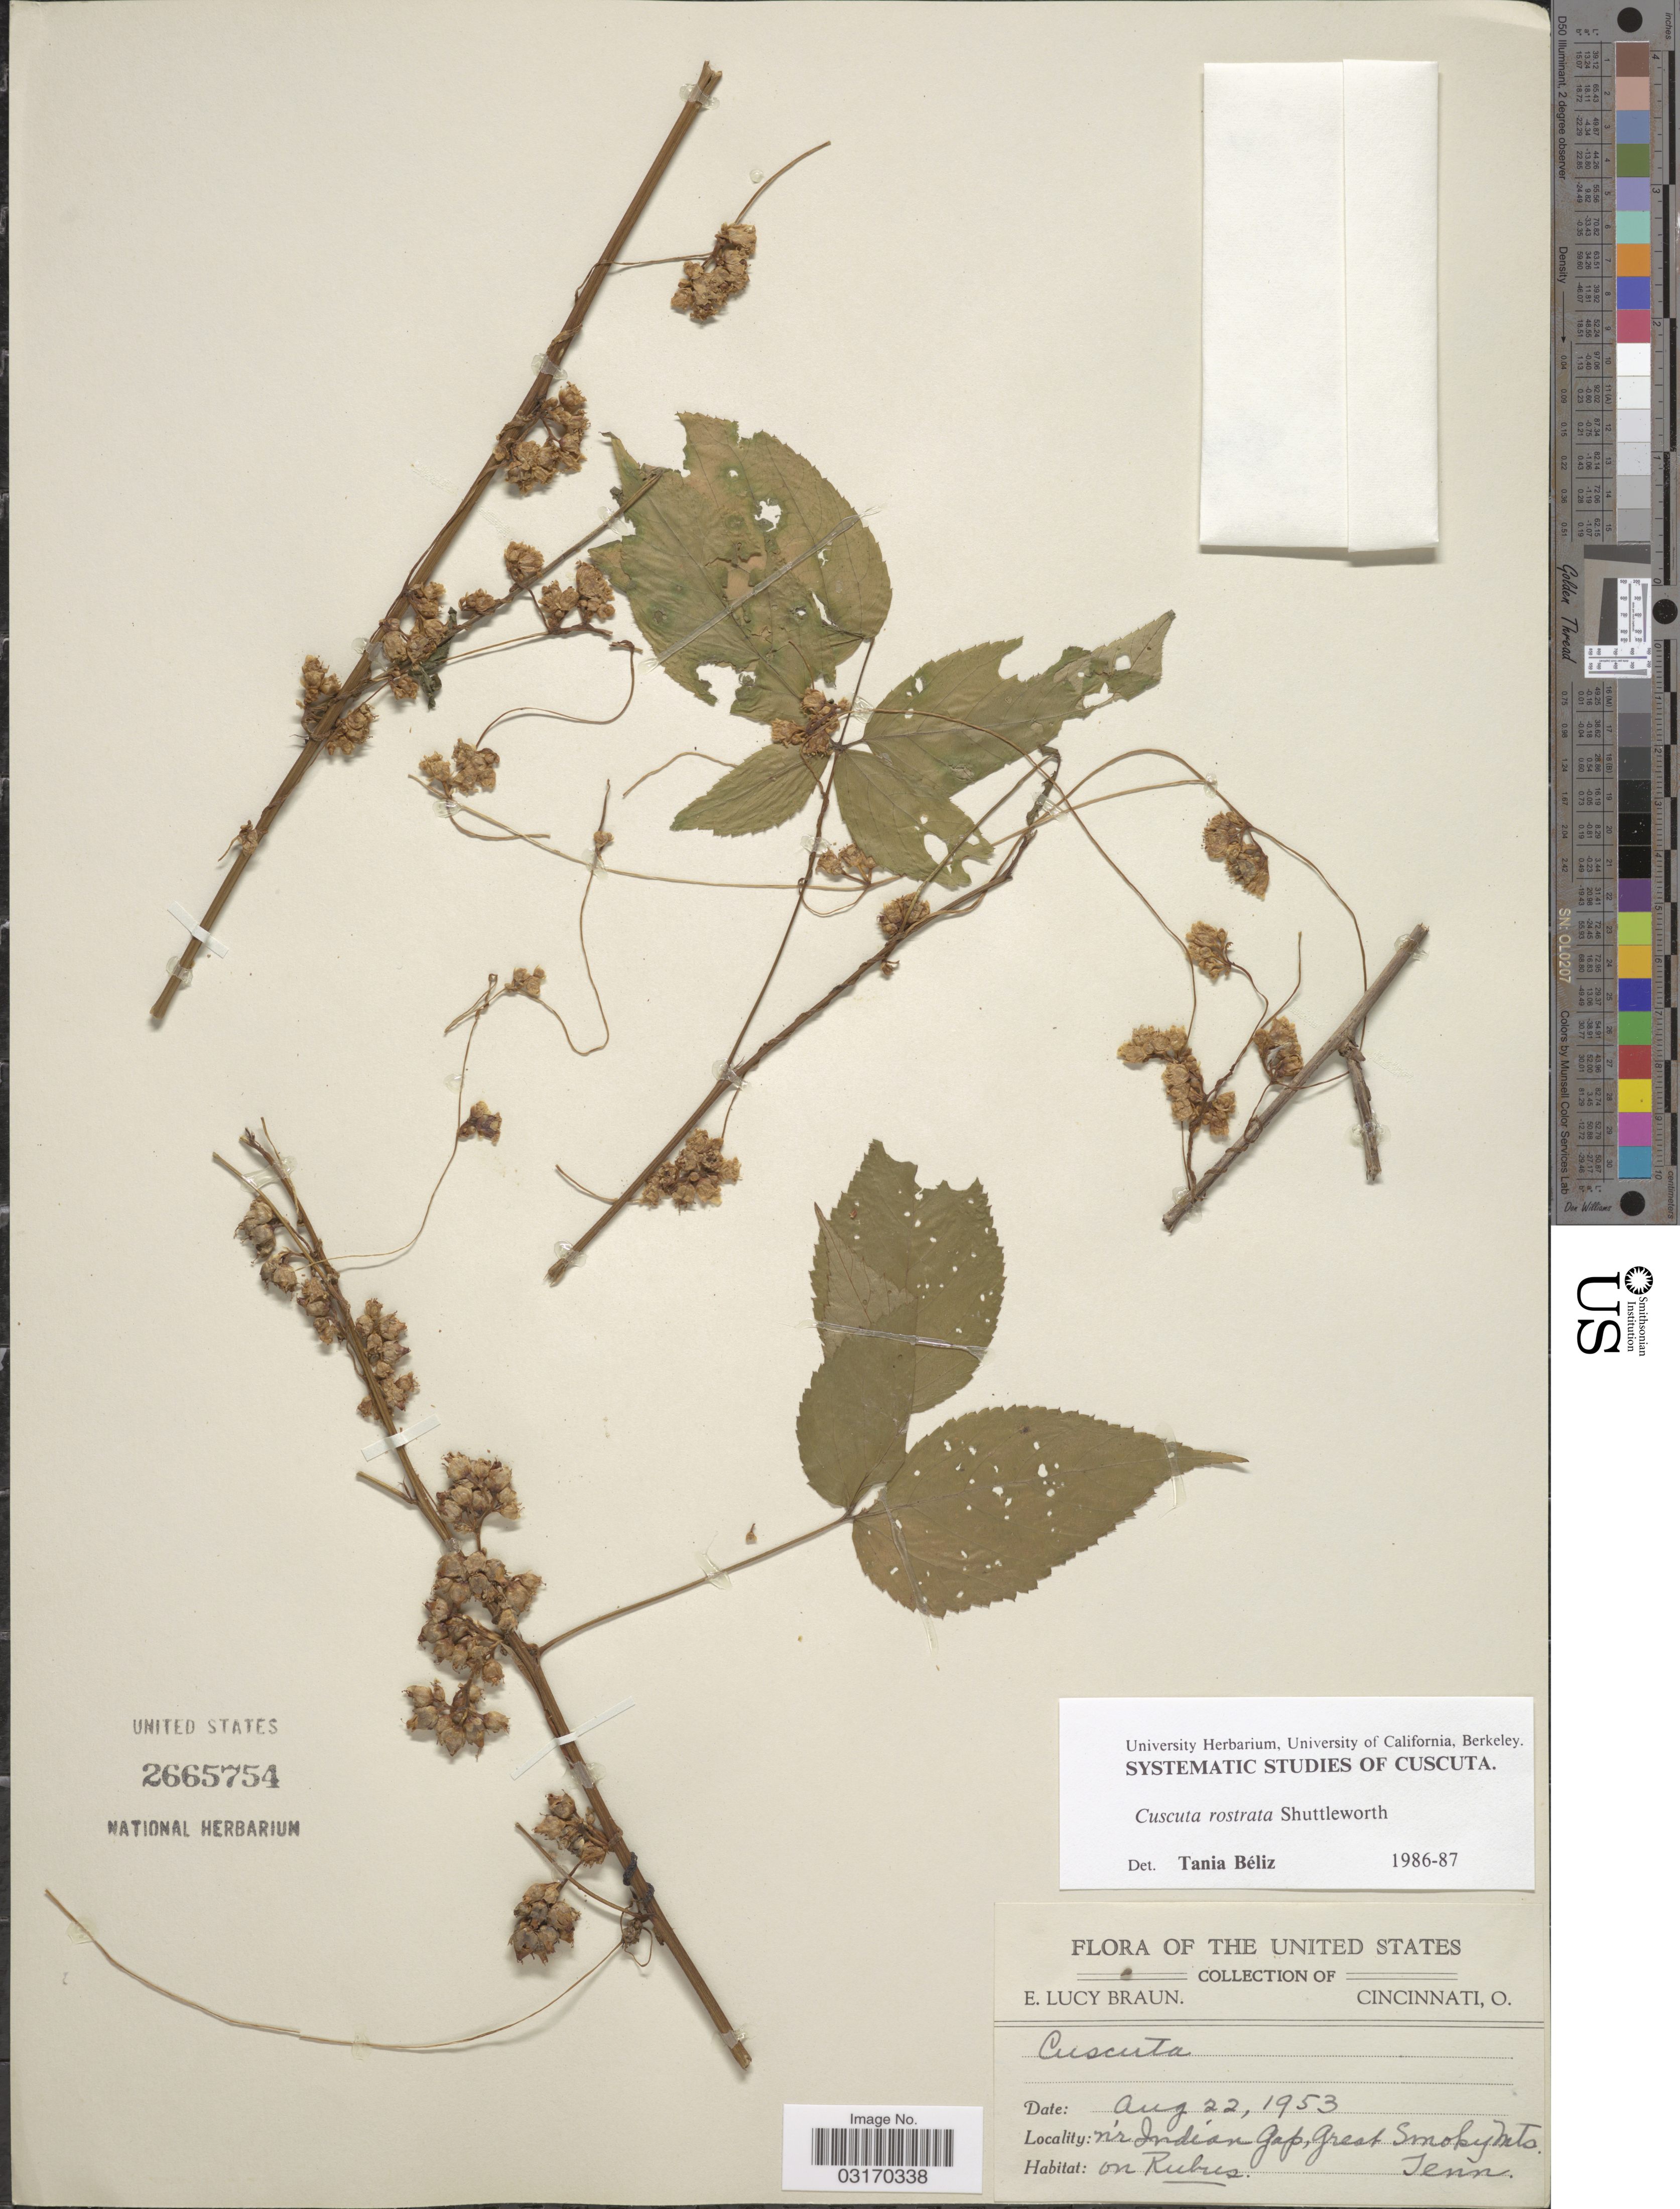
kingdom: Plantae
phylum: Tracheophyta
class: Magnoliopsida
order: Solanales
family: Convolvulaceae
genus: Cuscuta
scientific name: Cuscuta rostrata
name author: Shuttlew. ex Engelm. & A. Gray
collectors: E. L. Braun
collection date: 1953-08-22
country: United States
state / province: Tennessee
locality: Nr Indian Gap, Great Smoky Mts.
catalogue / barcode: US 2665754